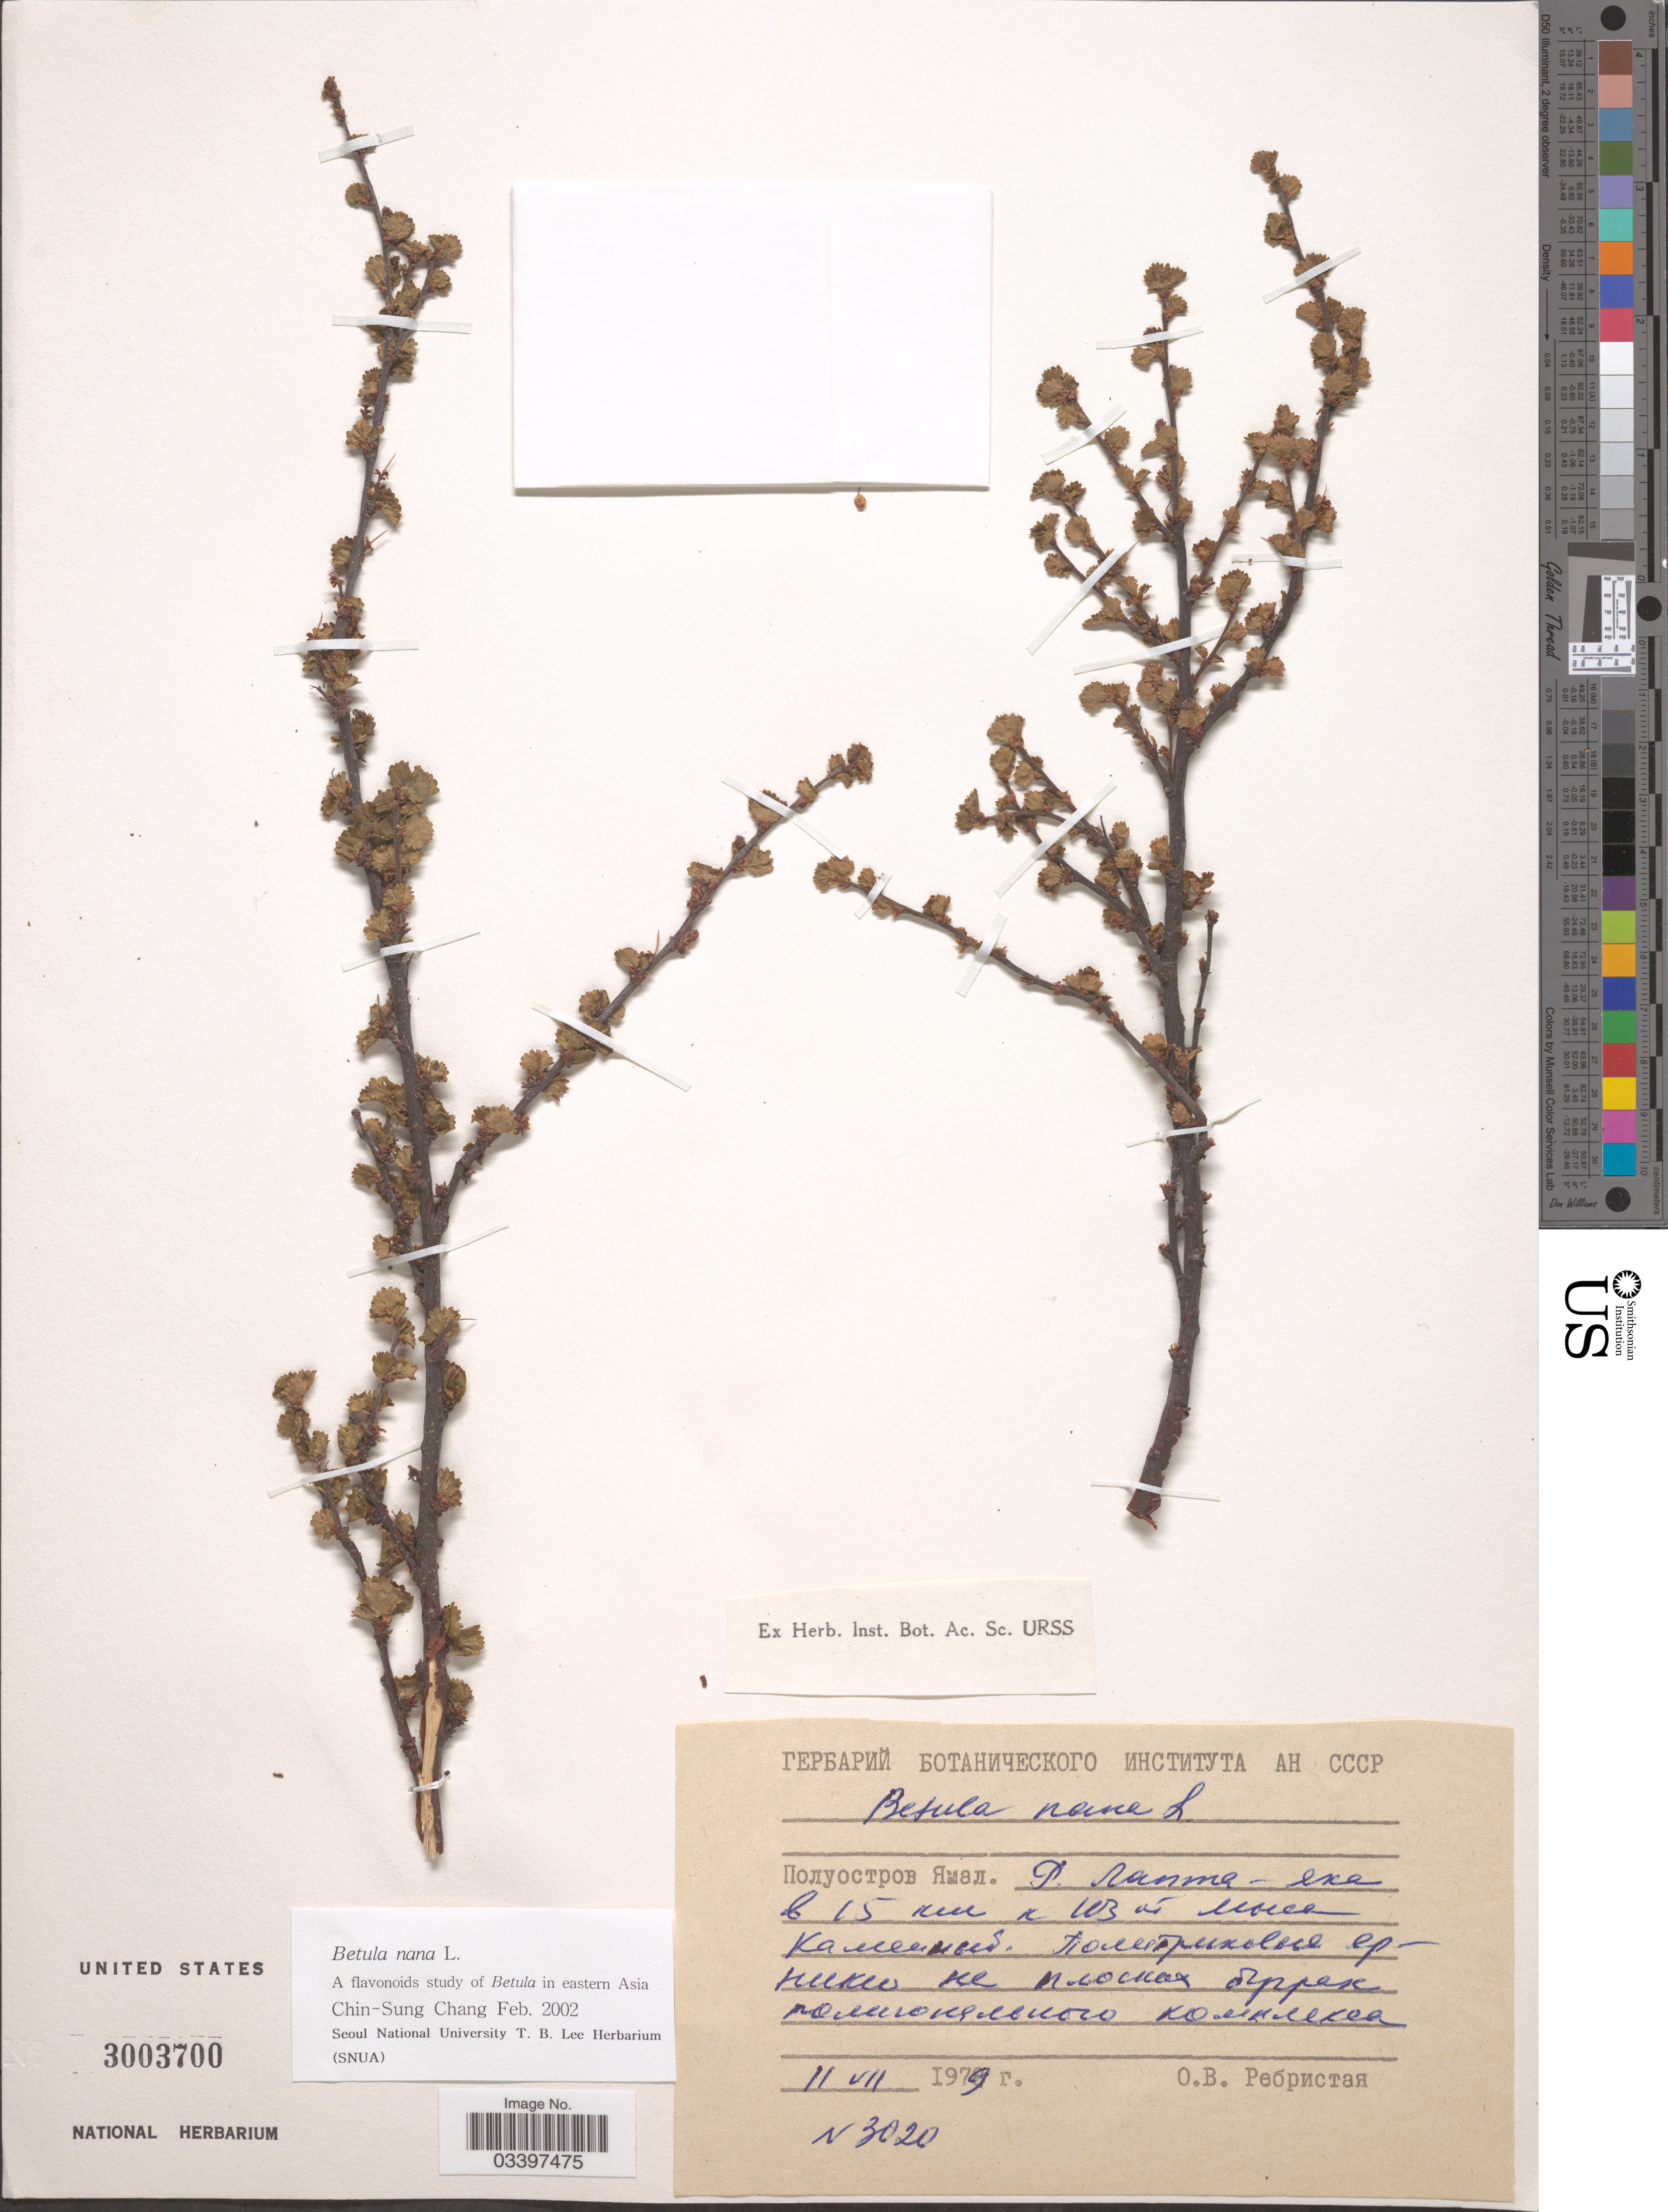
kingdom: Plantae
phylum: Tracheophyta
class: Magnoliopsida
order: Fagales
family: Betulaceae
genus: Betula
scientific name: Betula nana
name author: L.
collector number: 3020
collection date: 1979-07-11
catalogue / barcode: US 3003700